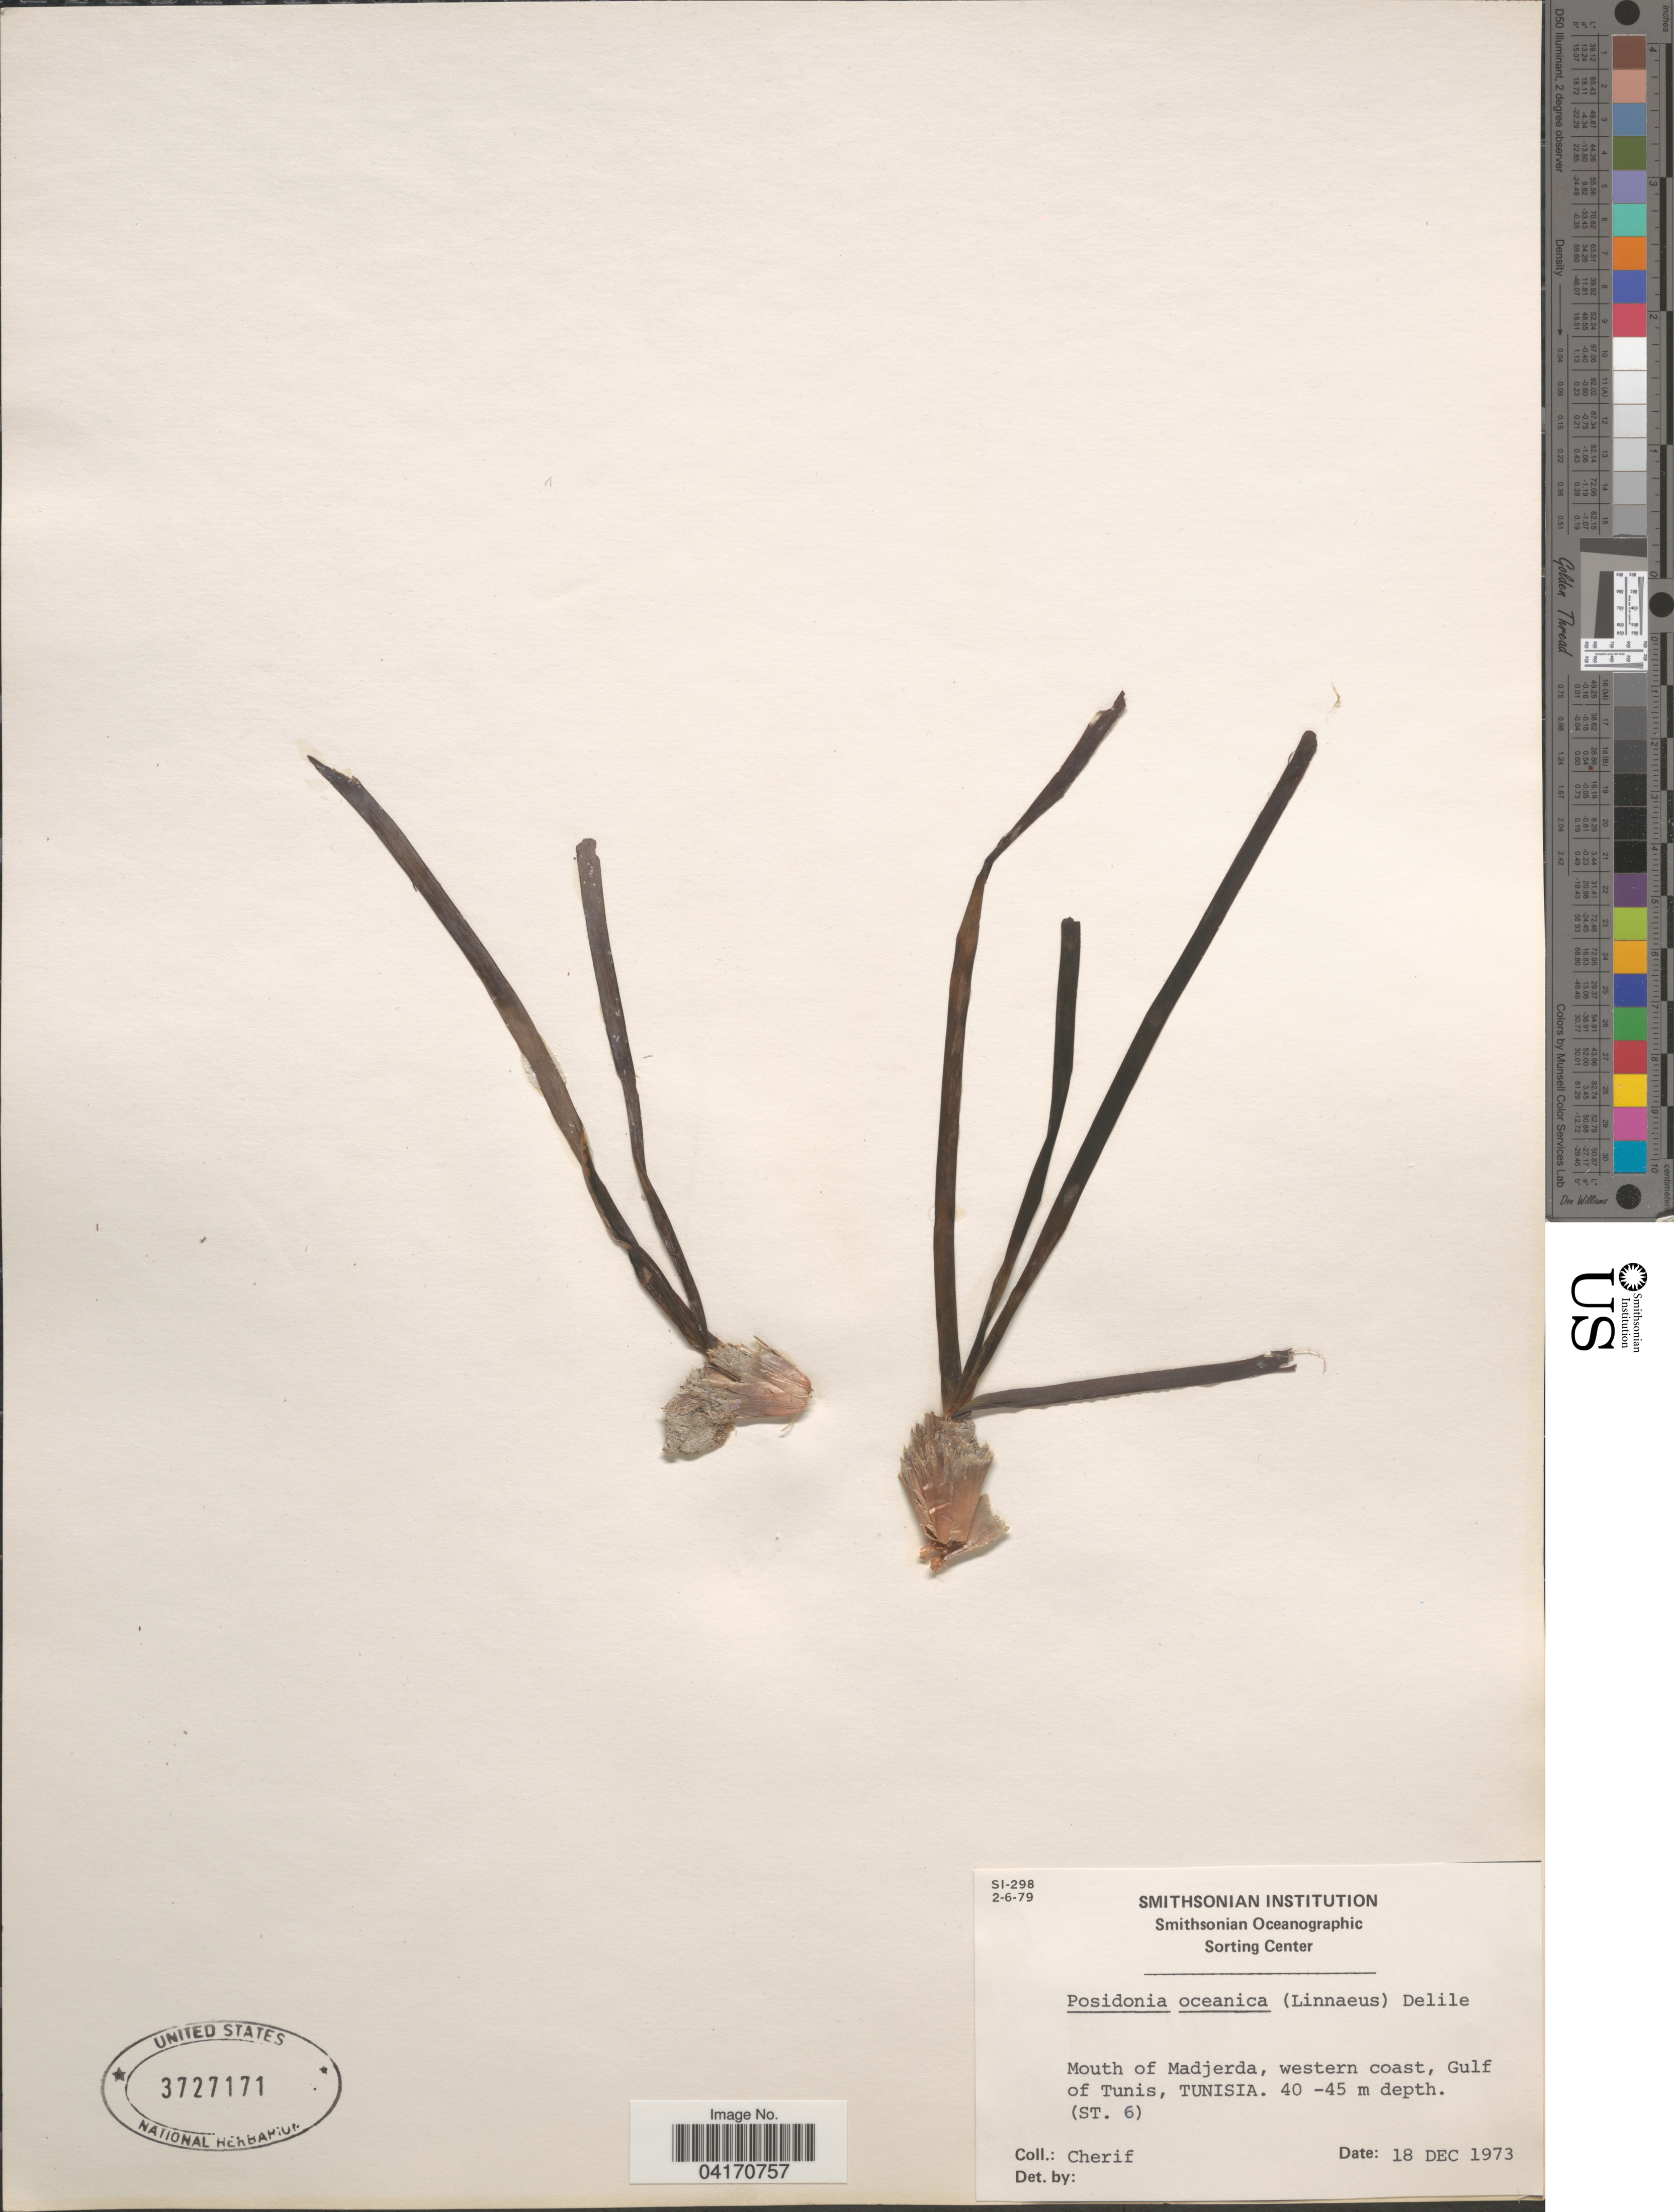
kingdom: Plantae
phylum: Tracheophyta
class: Liliopsida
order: Alismatales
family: Posidoniaceae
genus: Posidonia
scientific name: Posidonia oceanica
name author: (L.) Delile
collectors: -. Cherif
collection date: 1973-12-18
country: Tunisia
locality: Mouth of Madjerda, western coast, Gulf of Tunis. (St. 6).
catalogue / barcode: US 3727171